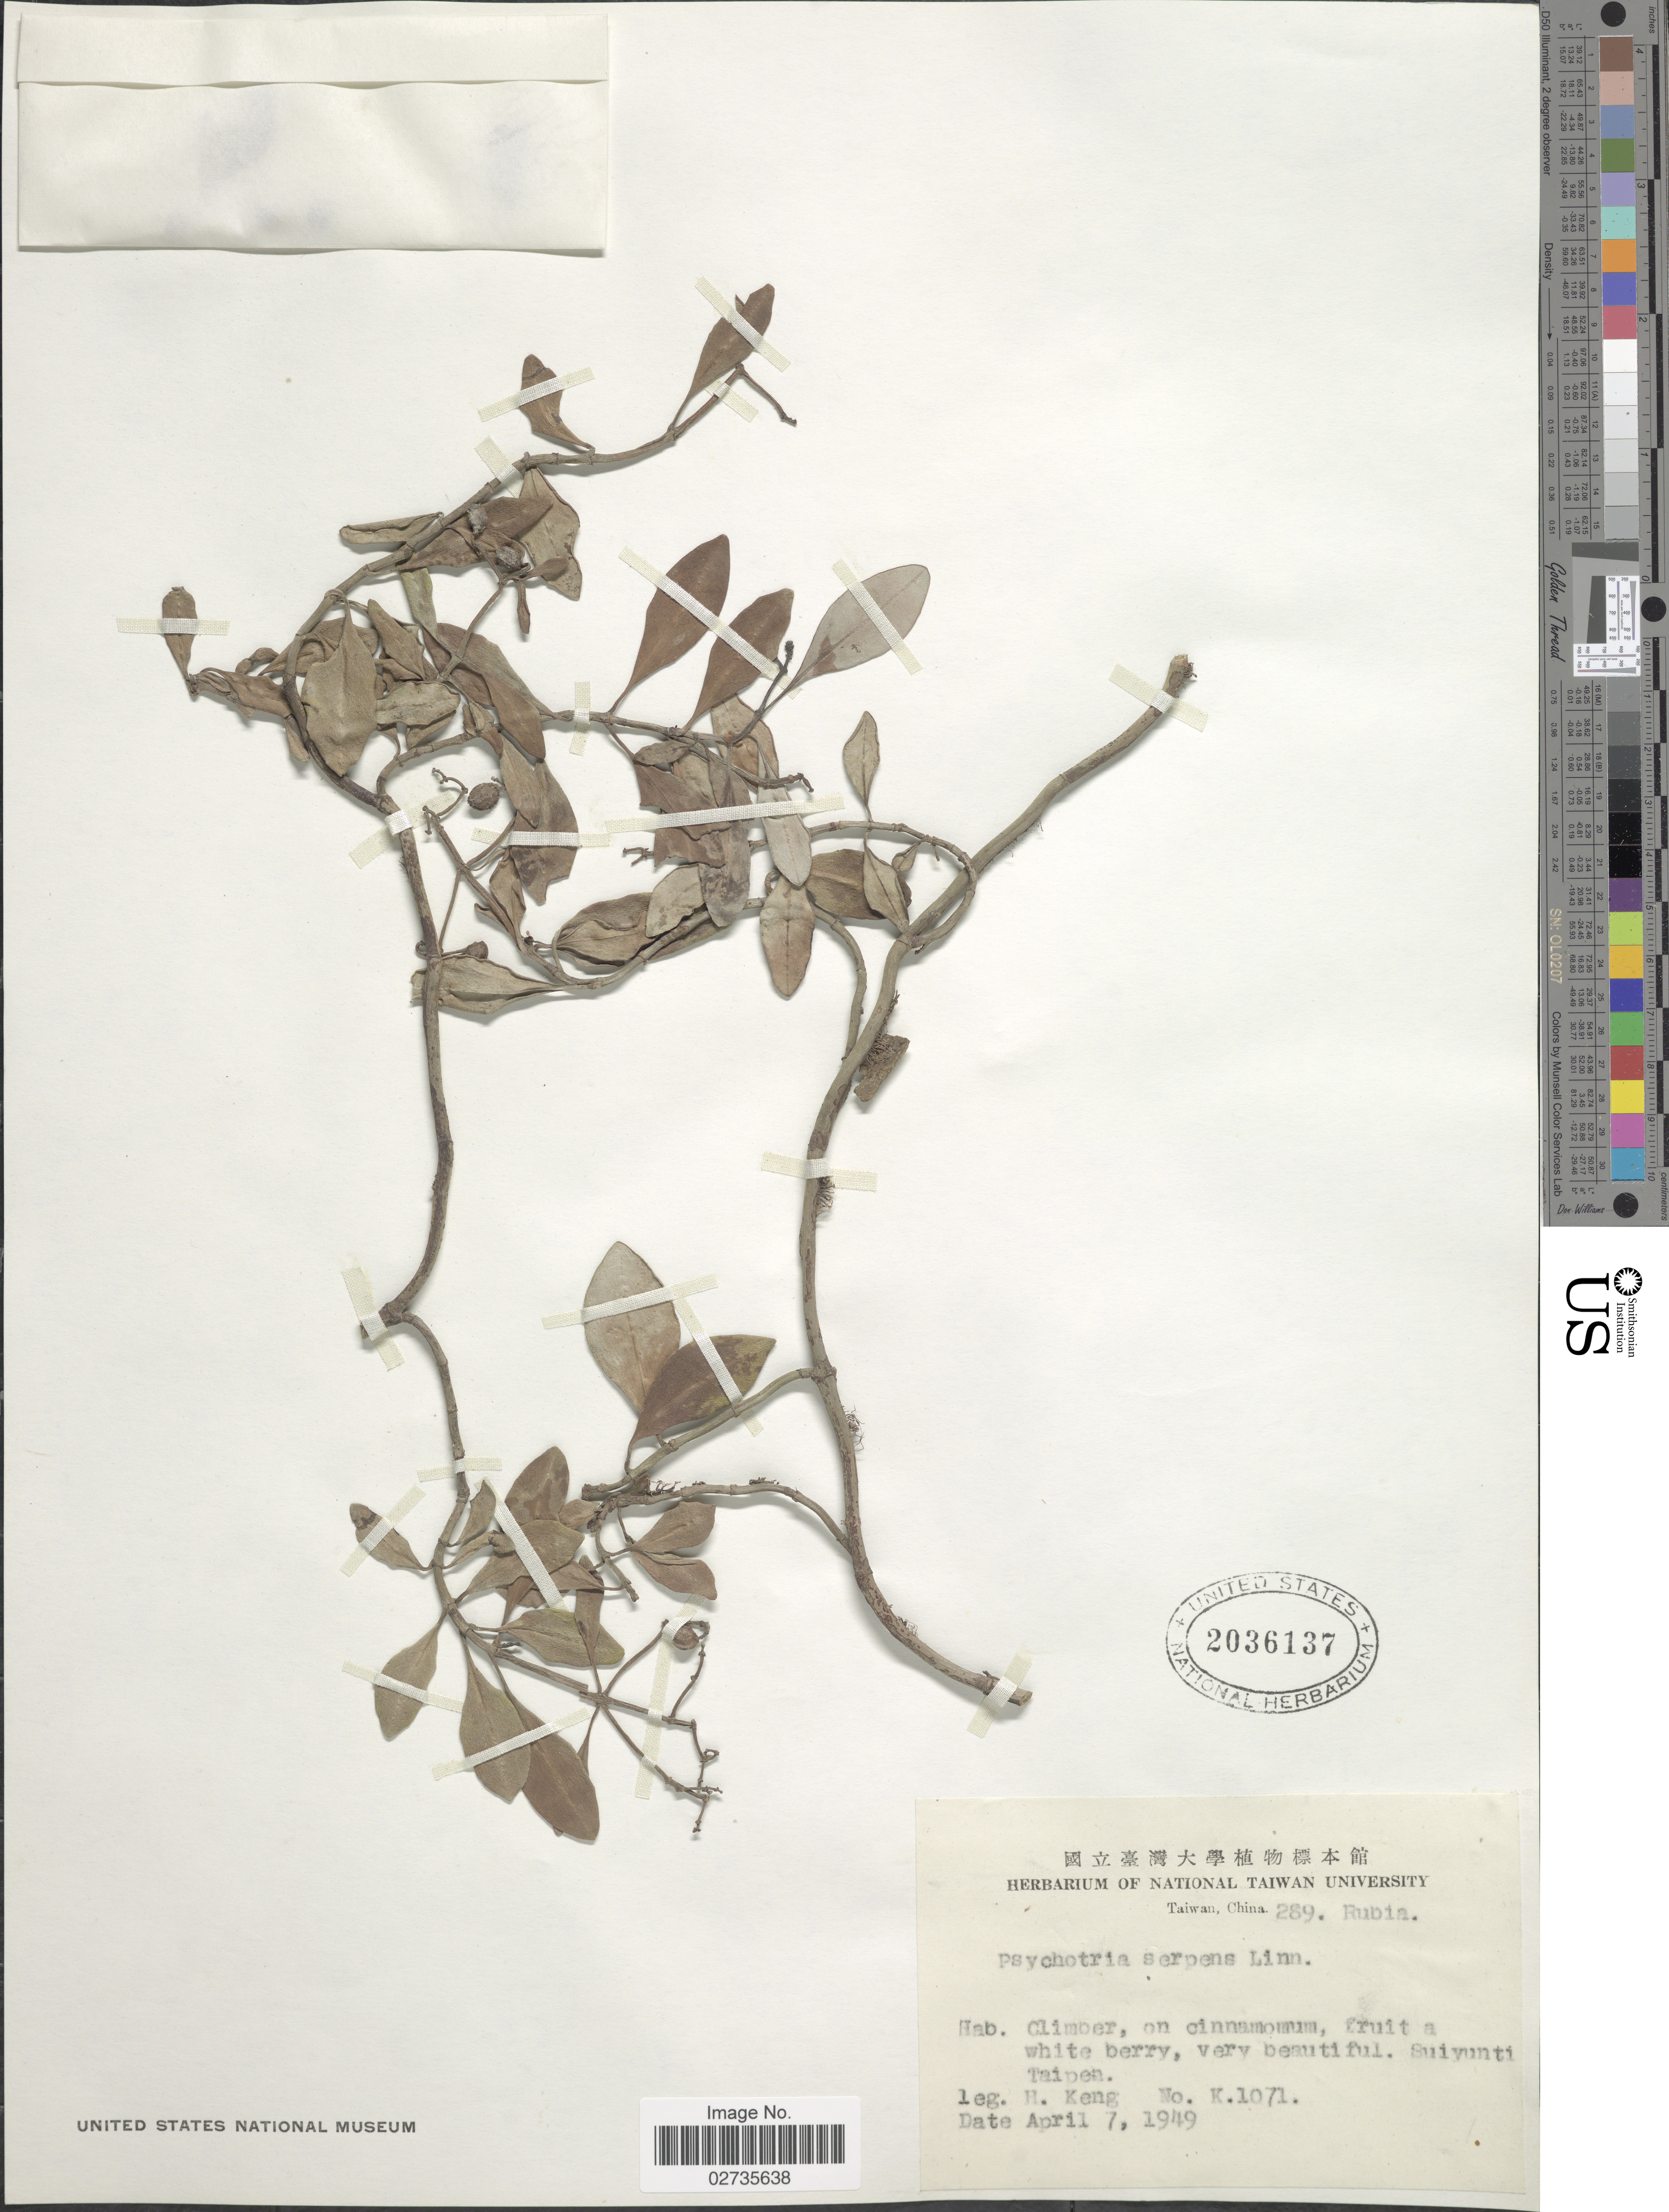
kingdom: Plantae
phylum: Tracheophyta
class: Magnoliopsida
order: Gentianales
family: Rubiaceae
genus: Psychotria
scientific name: Psychotria serpens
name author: L.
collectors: H. Keng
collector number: K.1071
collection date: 1949-04-07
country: Taiwan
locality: Suiyunti, Taipeh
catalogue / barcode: US 2036137